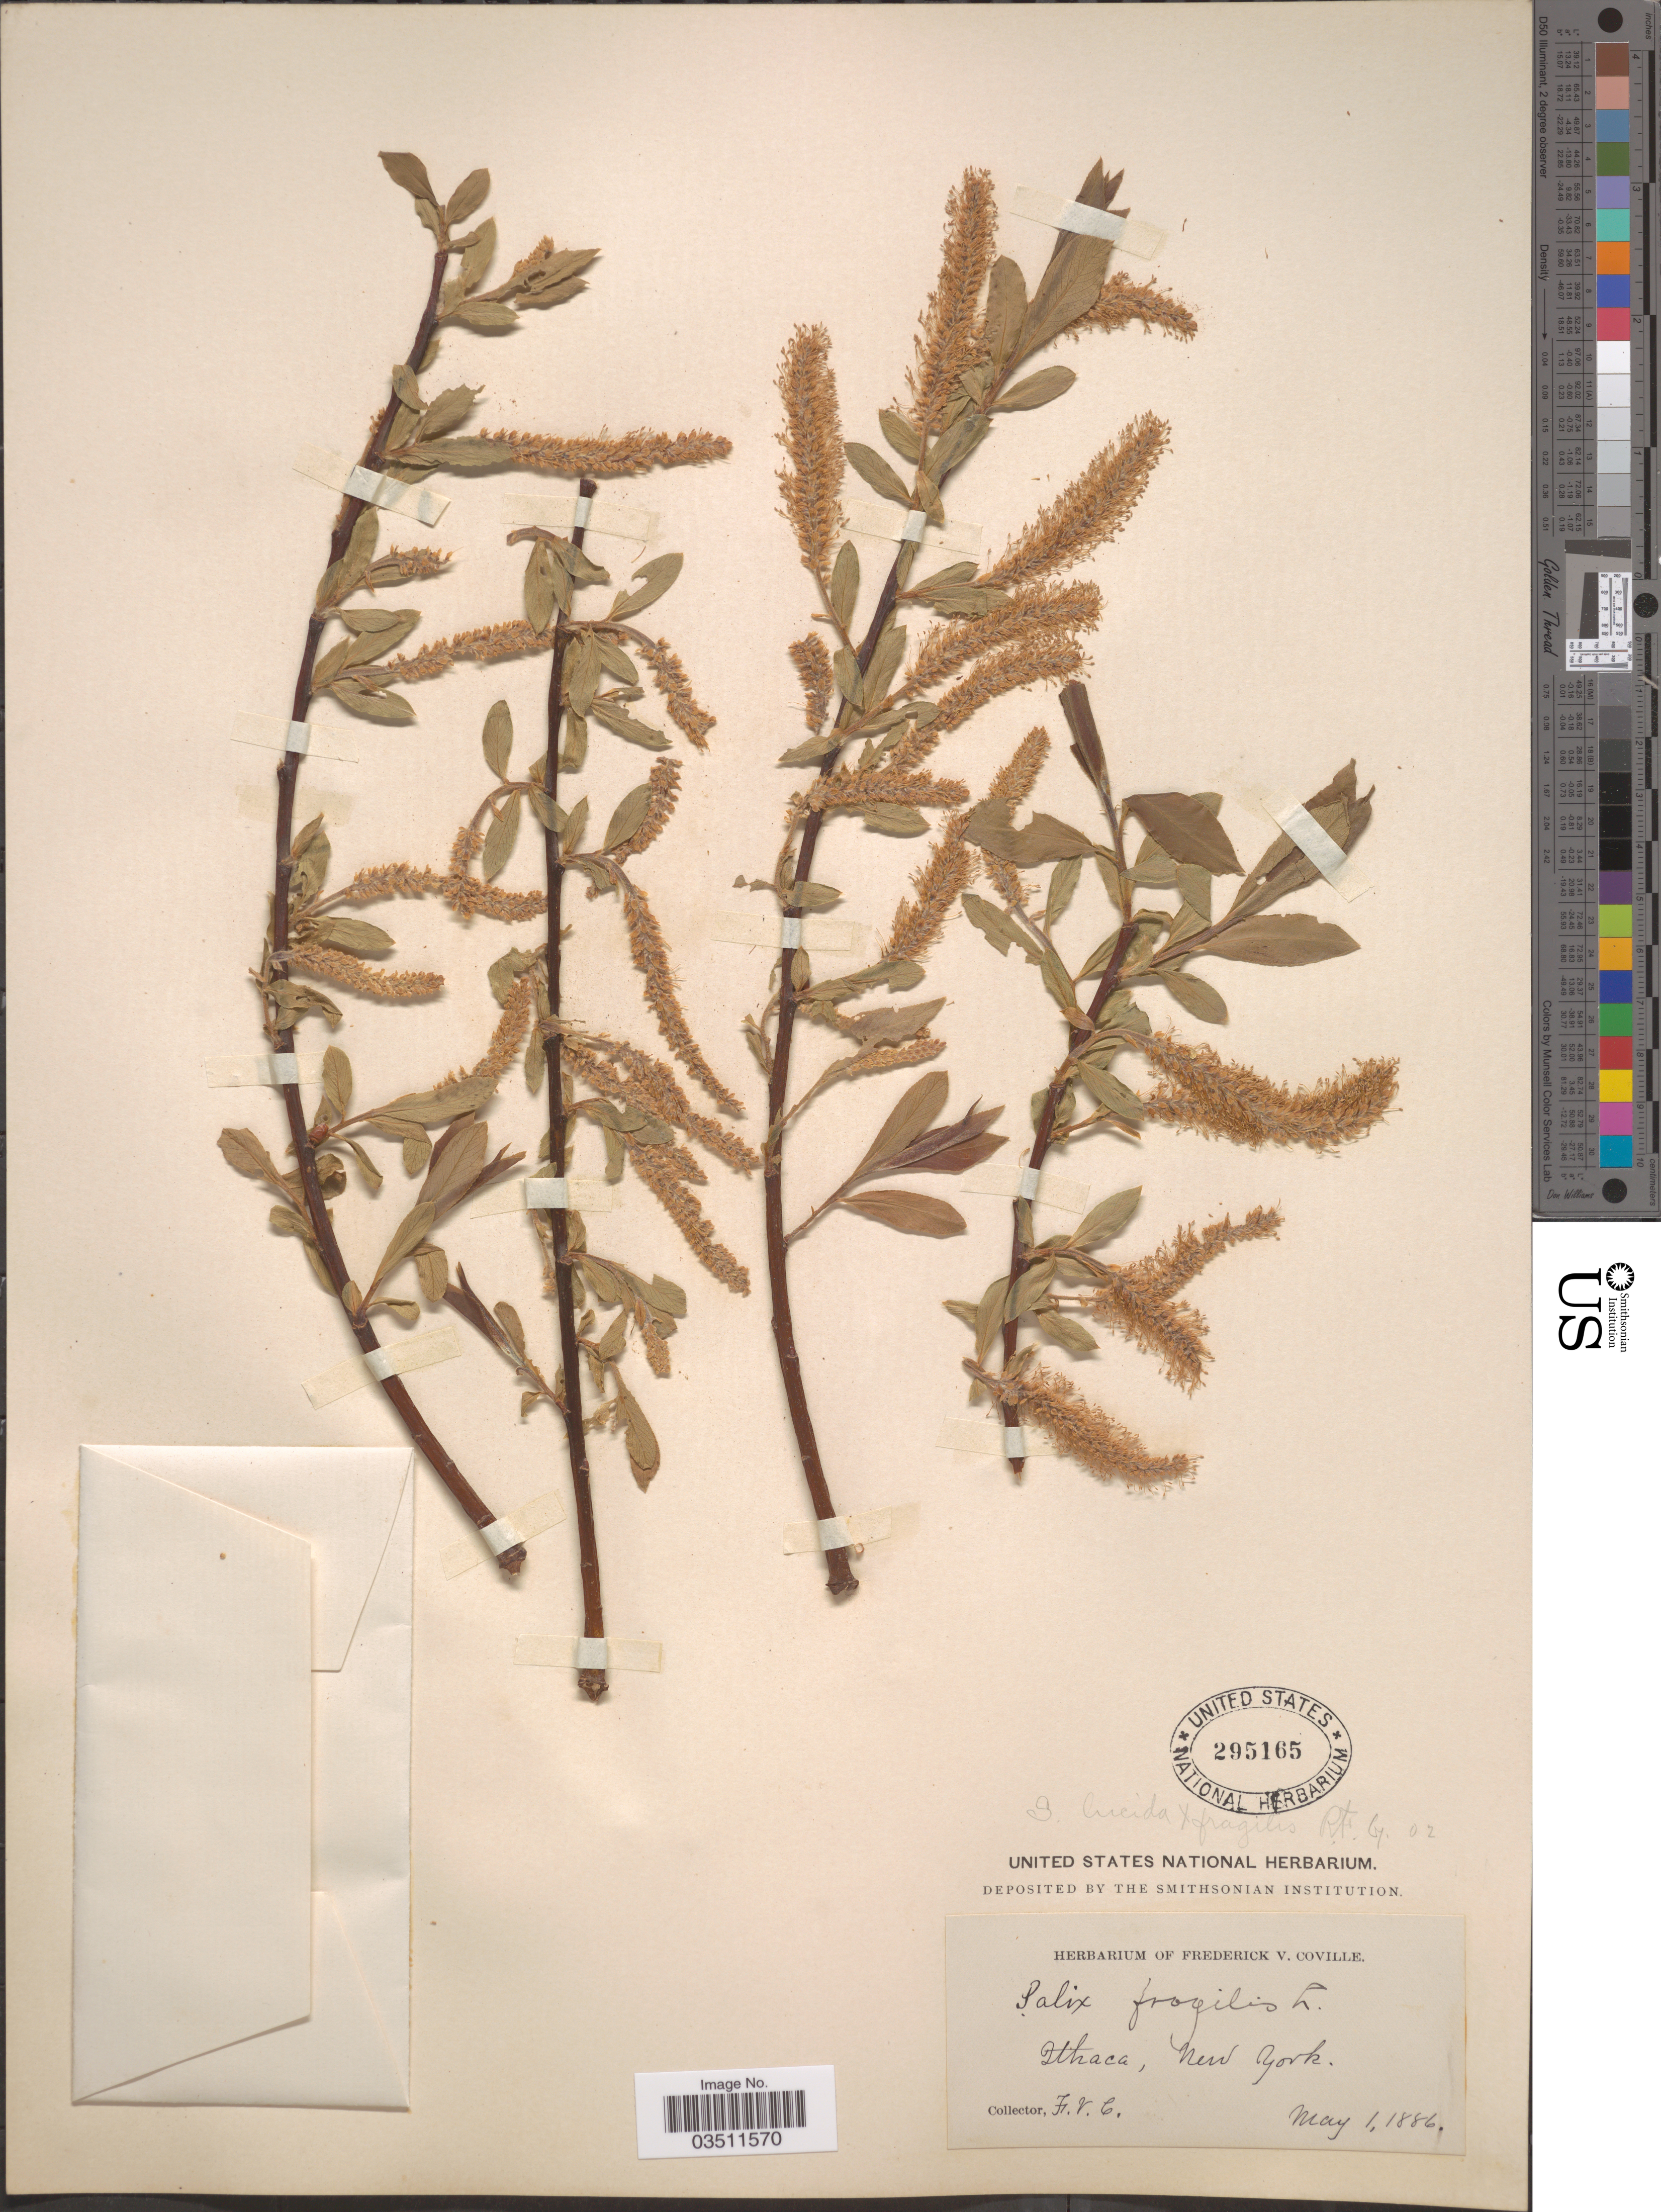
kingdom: Plantae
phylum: Tracheophyta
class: Magnoliopsida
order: Malpighiales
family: Salicaceae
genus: Salix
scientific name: Salix lucida x S. fragilis L.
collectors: F. V. Coville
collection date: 1886-05-01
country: United States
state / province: New York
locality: Ithaca.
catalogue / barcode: US 295165